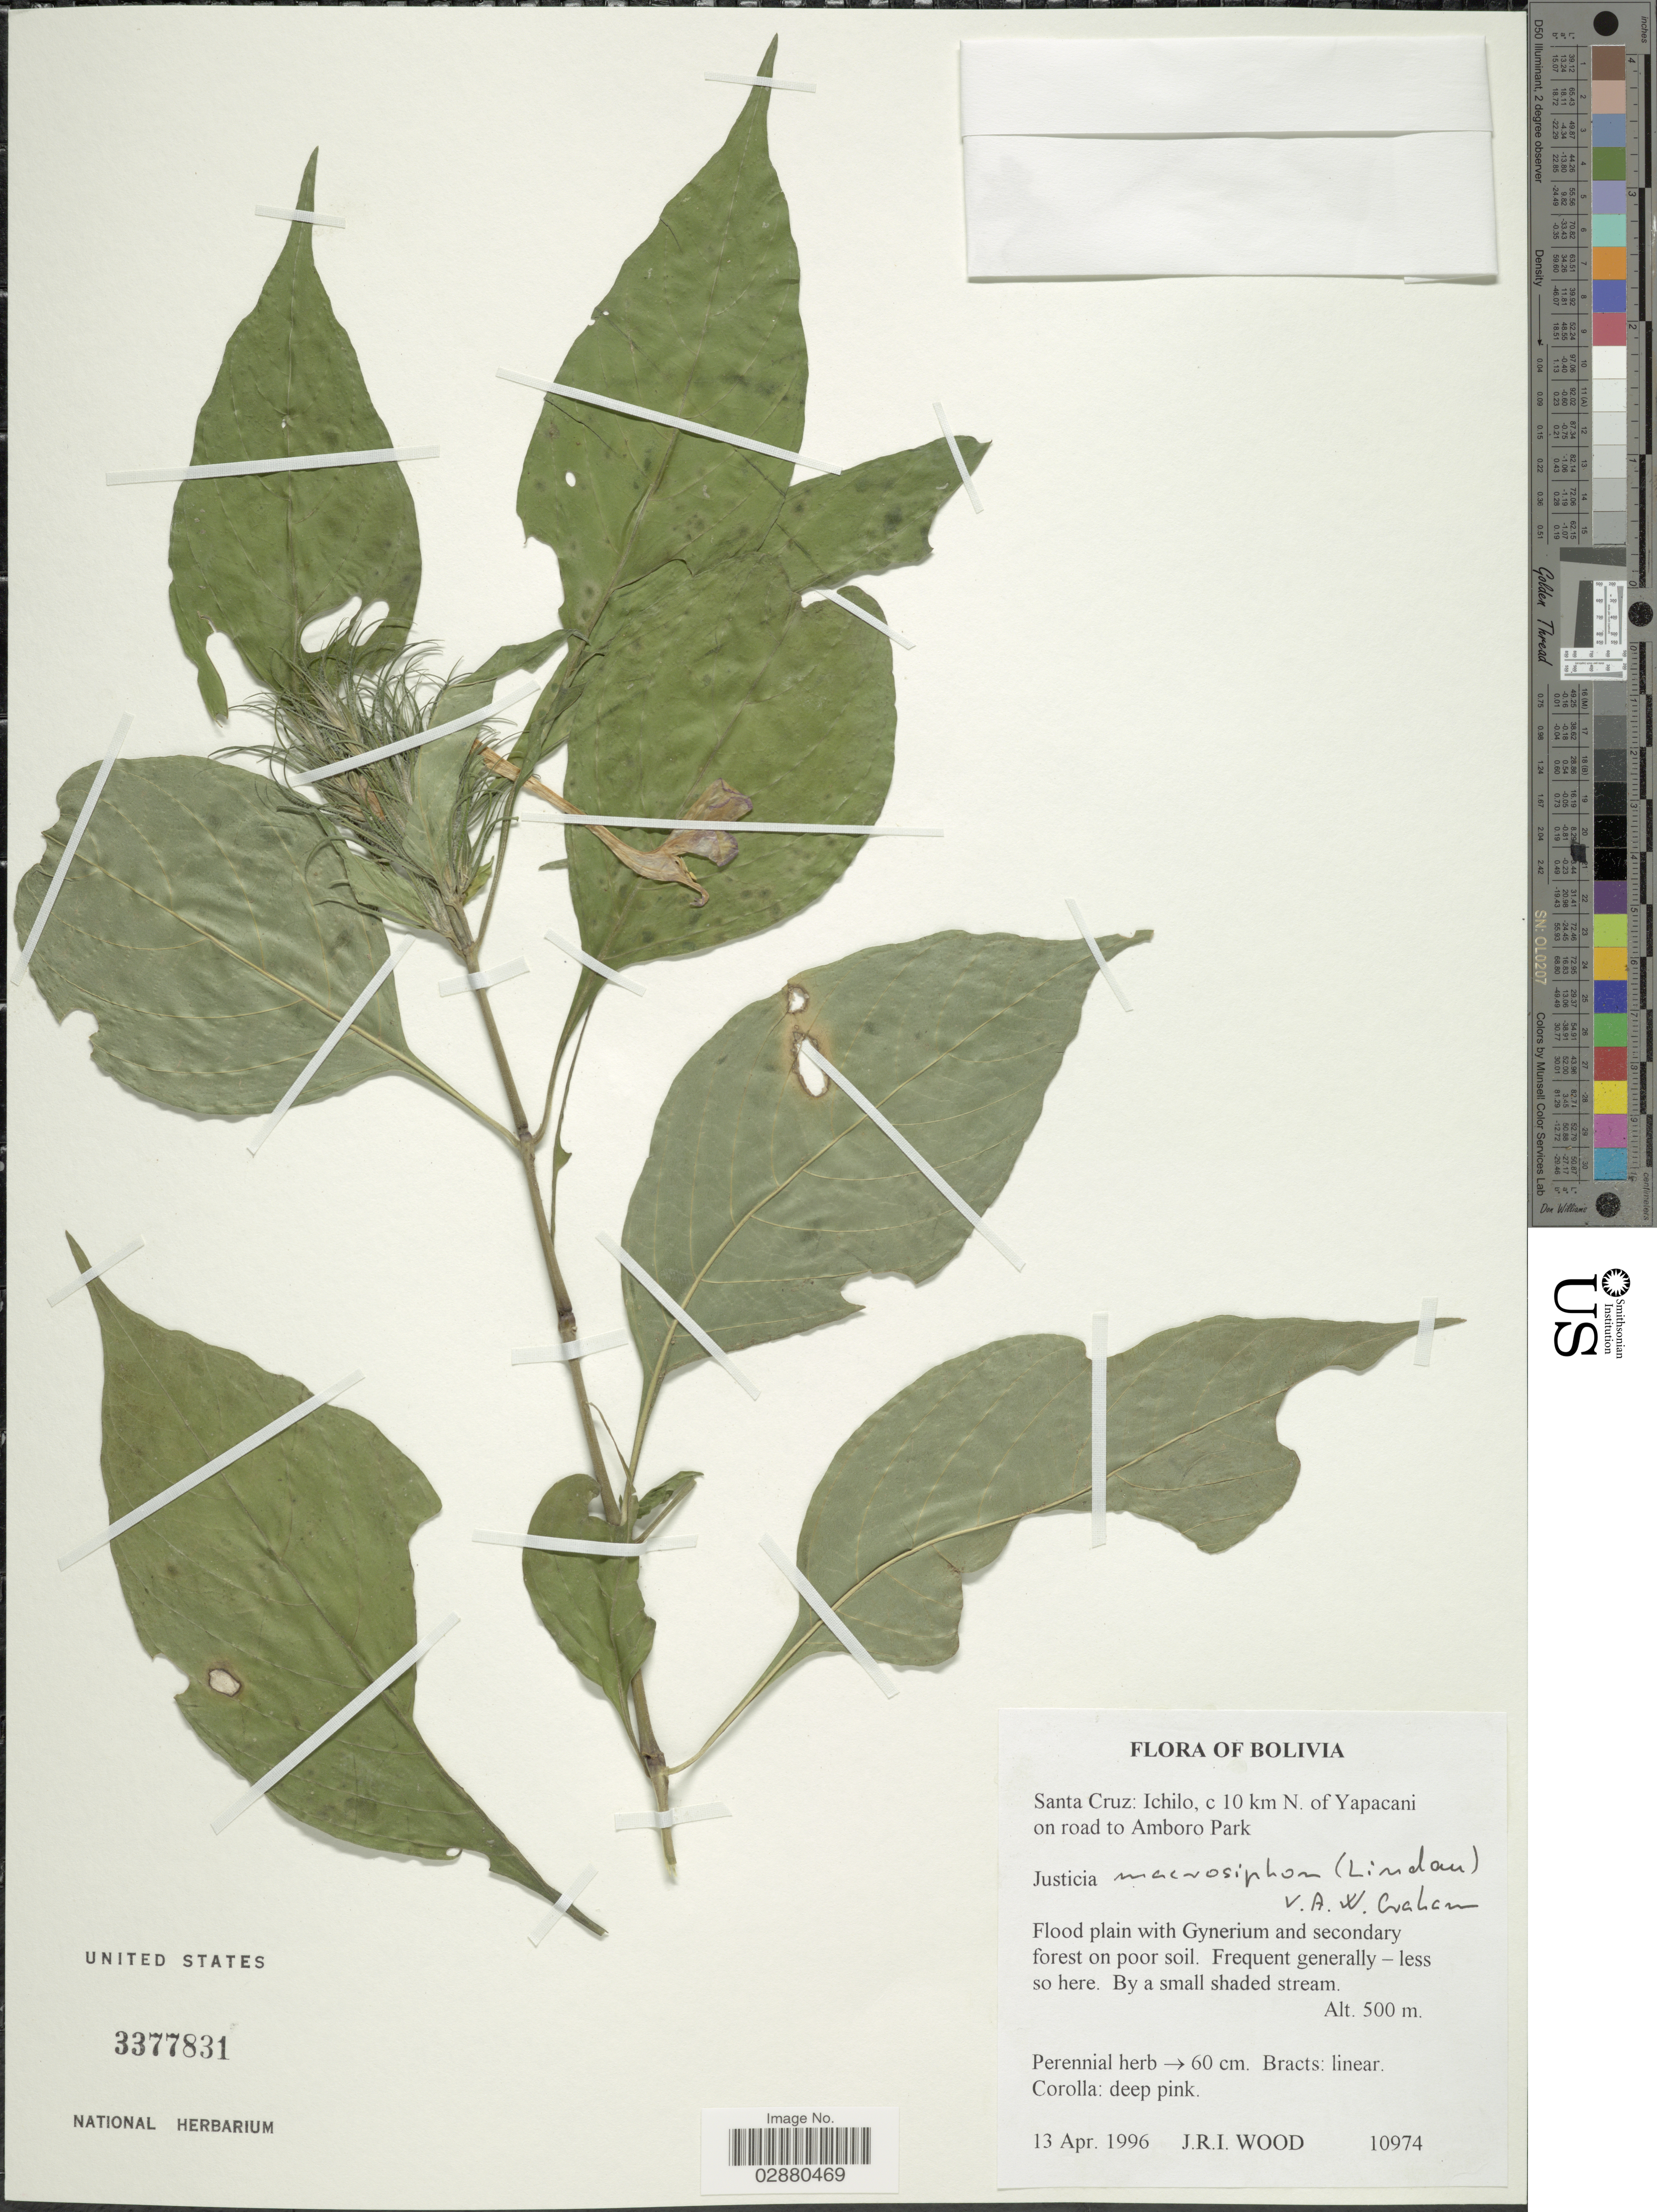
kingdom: Plantae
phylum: Tracheophyta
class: Magnoliopsida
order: Lamiales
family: Acanthaceae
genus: Justicia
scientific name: Justicia riedeliana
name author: (Nees) V.A.W. Graham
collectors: J. R. I. Wood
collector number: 10974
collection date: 1996-04-13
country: Bolivia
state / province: Santa Cruz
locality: Ichilo, c 10 km N. of Yapacani on road to Amboro Park.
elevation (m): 500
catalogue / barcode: US 3377831